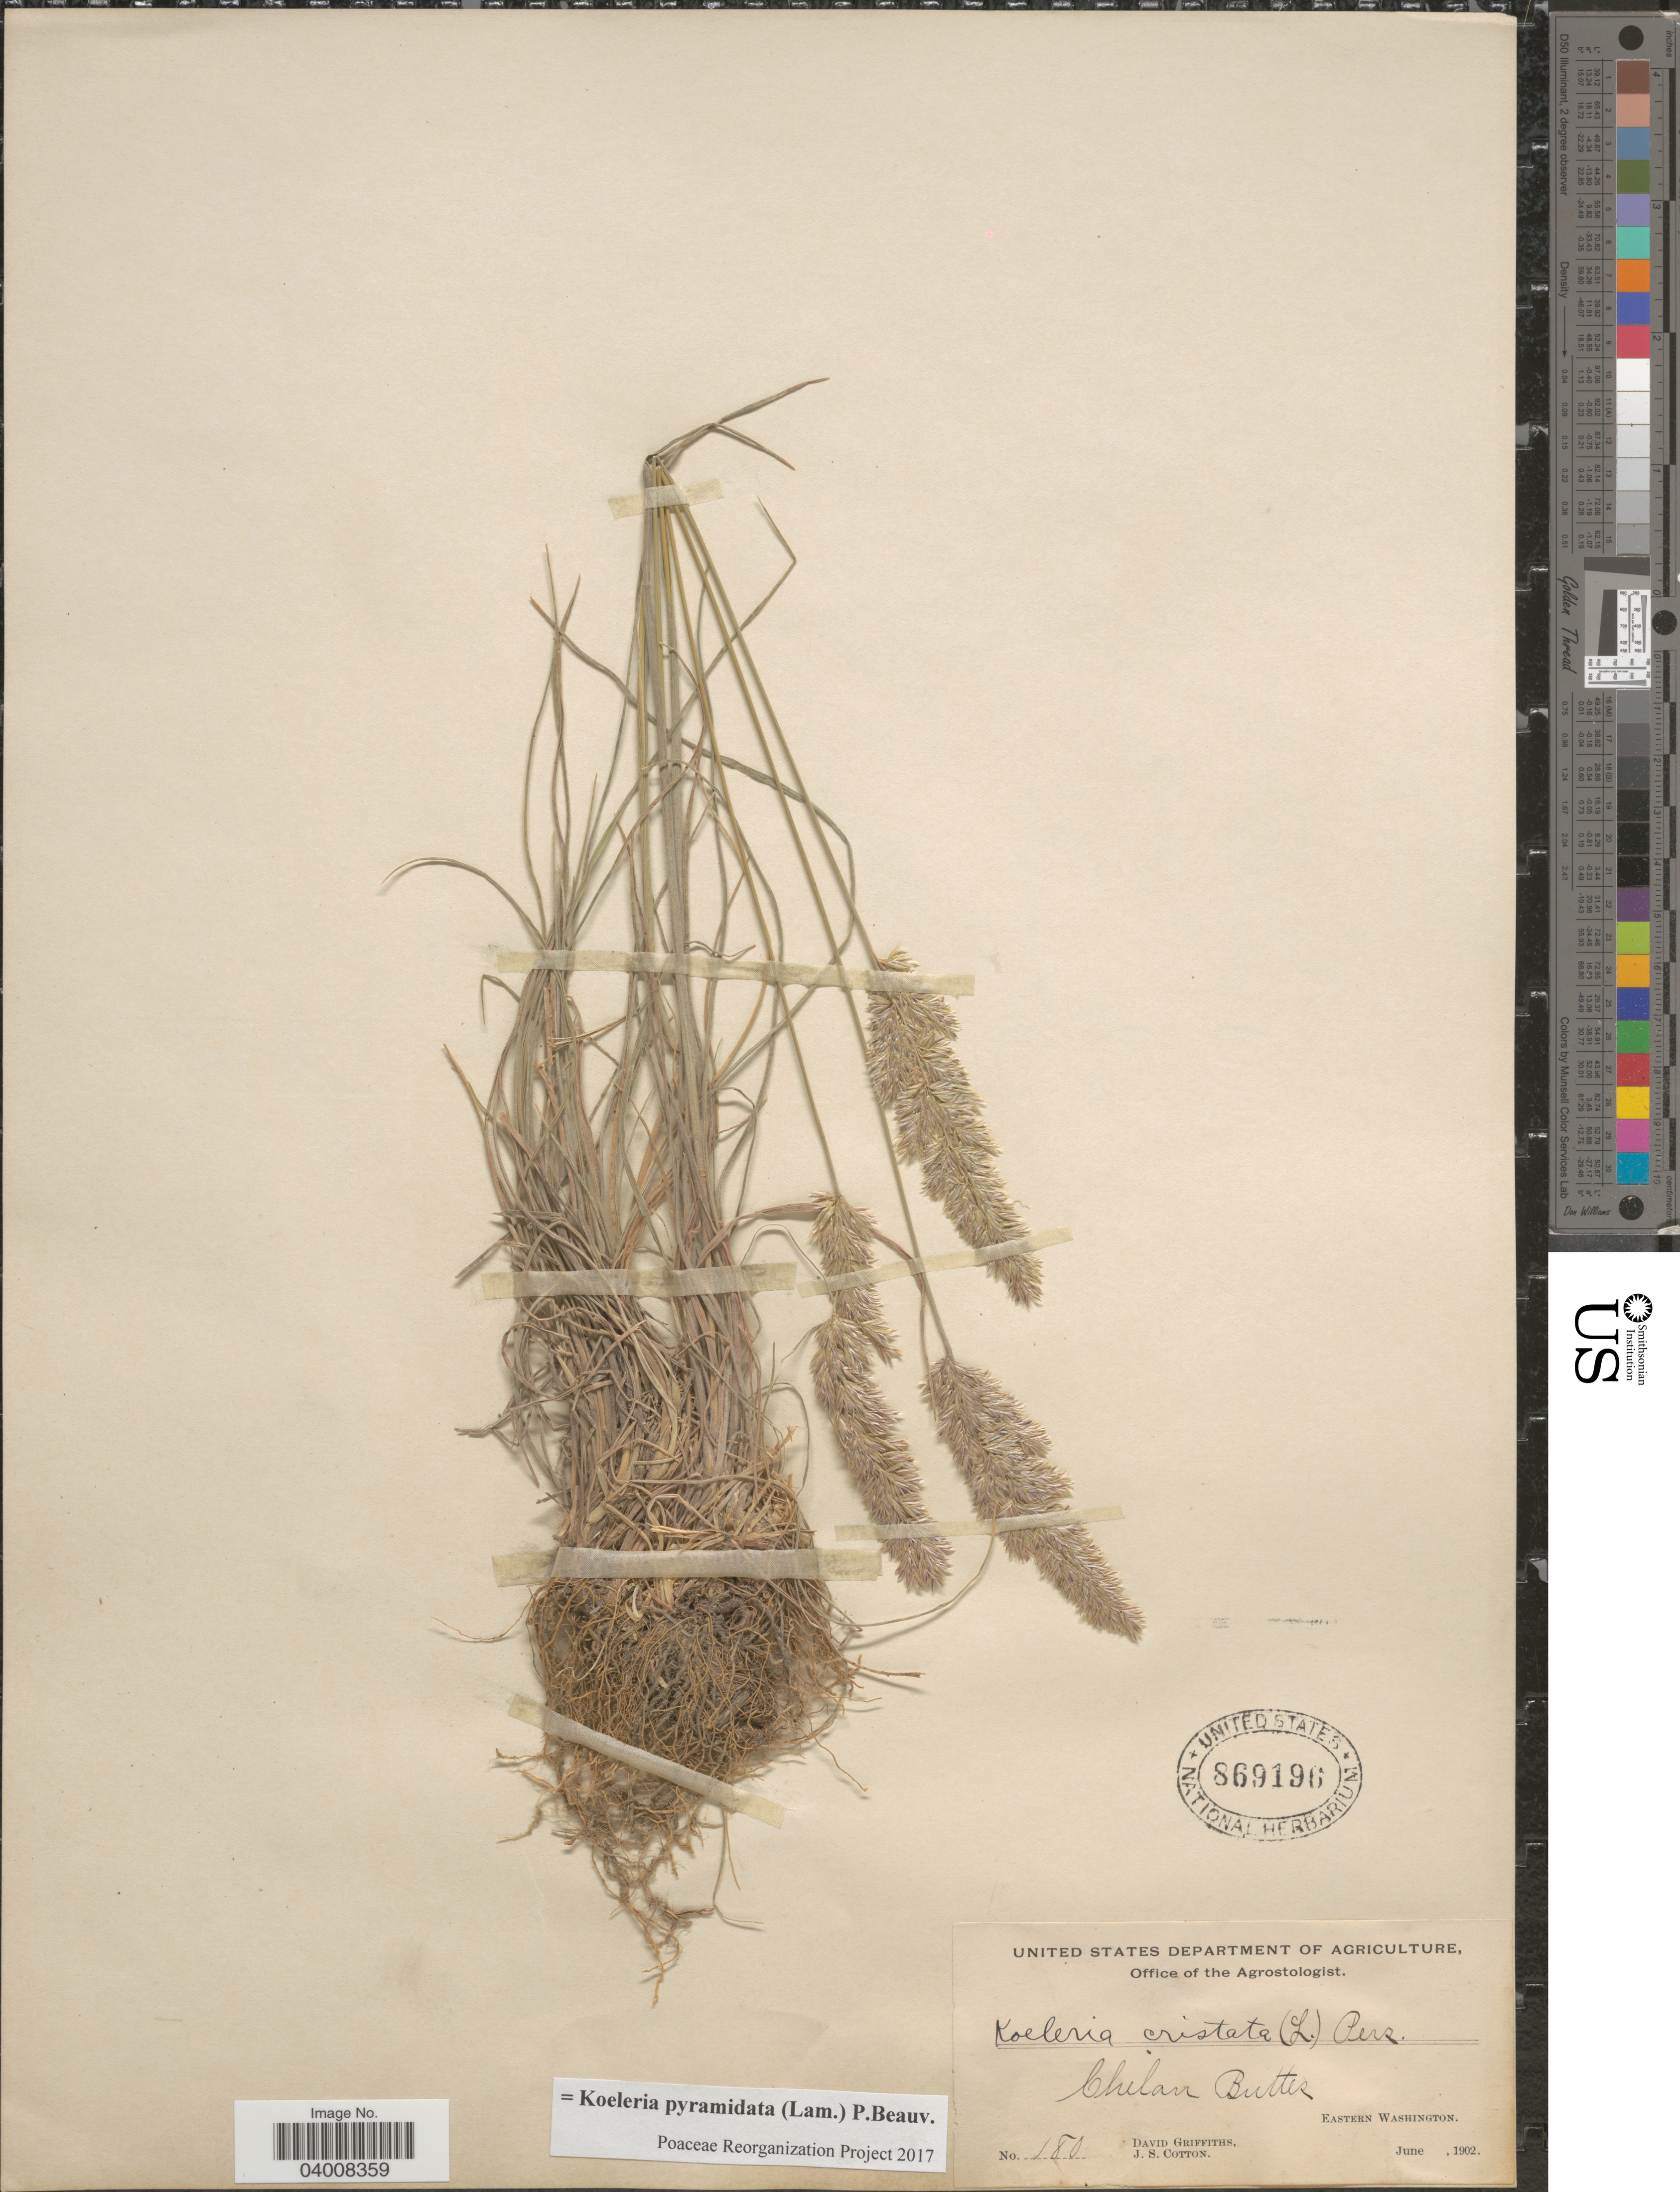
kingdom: Plantae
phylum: Tracheophyta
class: Liliopsida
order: Poales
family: Poaceae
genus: Koeleria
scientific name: Koeleria pyramidata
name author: (Lam.) P. Beauv.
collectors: D. Griffiths & J. S. Cotton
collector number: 180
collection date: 1902-06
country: United States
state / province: Washington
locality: Chelan Buttes. Eastern Washington.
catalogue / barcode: US 869196